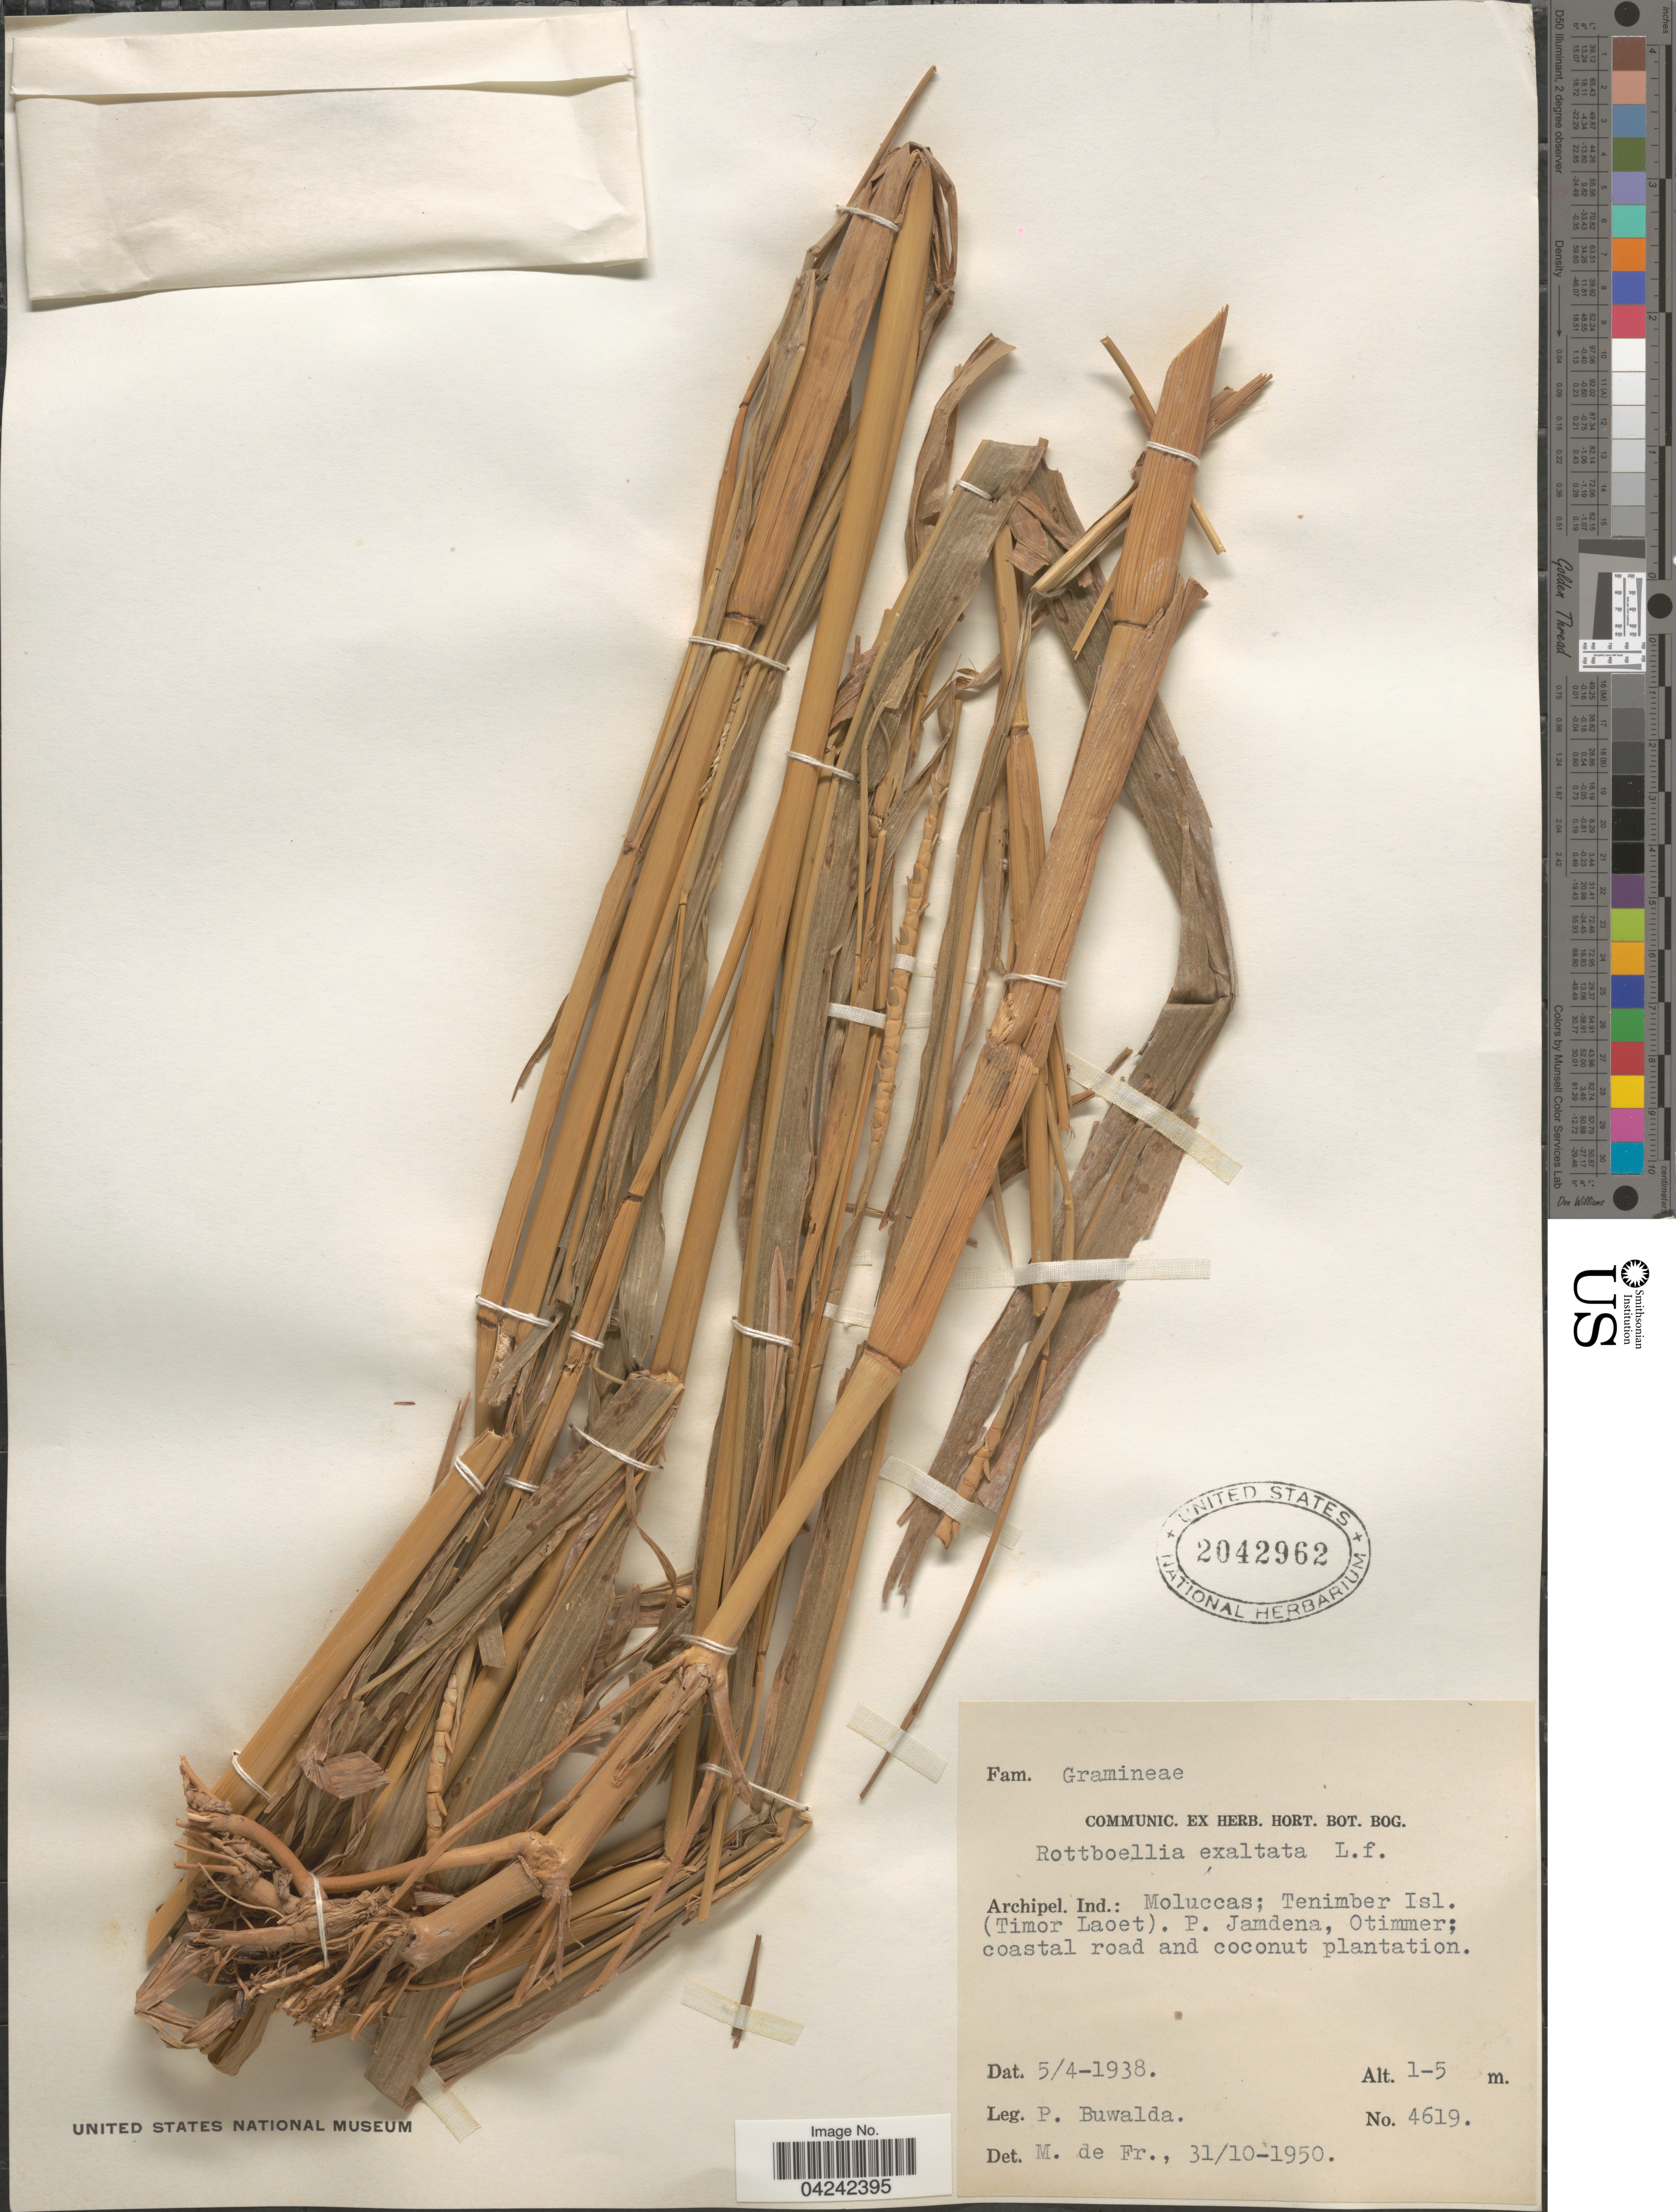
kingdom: Plantae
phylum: Tracheophyta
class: Liliopsida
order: Poales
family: Poaceae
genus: Rottboellia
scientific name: Rottboellia cochinchinensis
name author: (Lour.) Clayton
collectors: P. Buwalda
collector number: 4619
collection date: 1938-04-05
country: Indonesia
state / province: Maluku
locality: Archipel. Ind.: Moluccas; Tenimber Isl. (Timor Laoet).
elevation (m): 1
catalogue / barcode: US 2042962